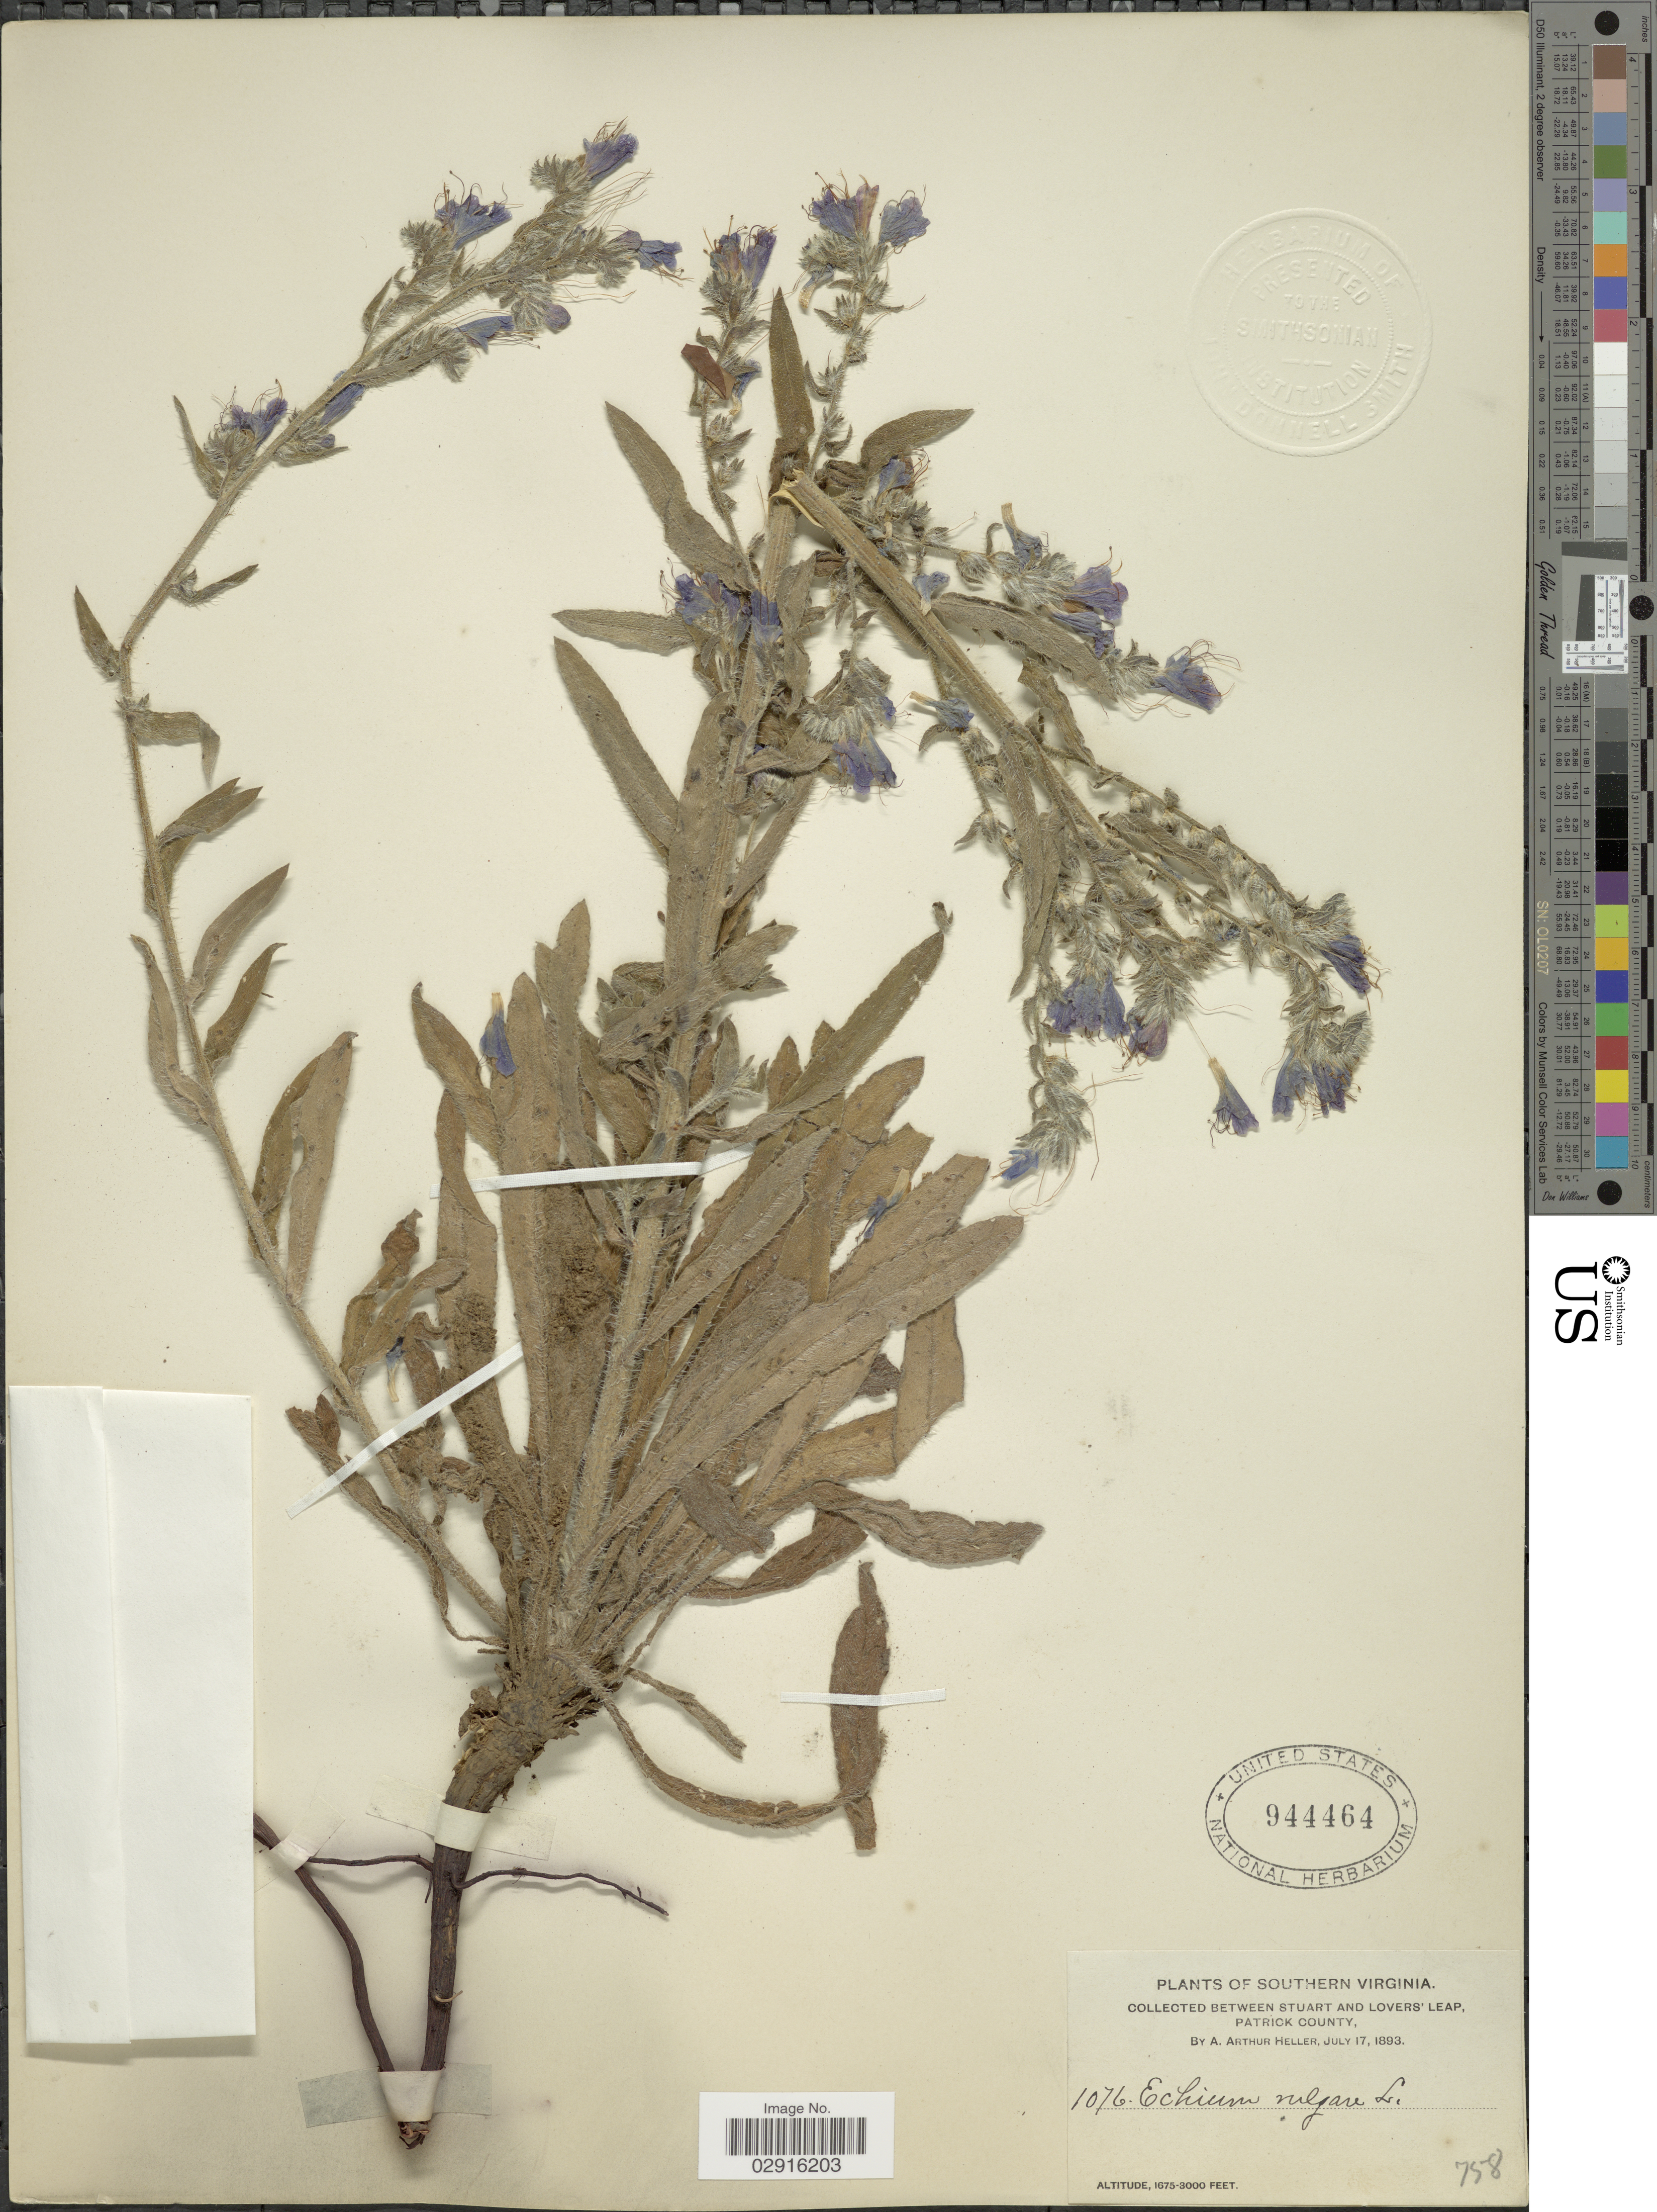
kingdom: Plantae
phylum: Tracheophyta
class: Magnoliopsida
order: Boraginales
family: Boraginaceae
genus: Echium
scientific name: Echium vulgare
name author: L.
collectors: A. A. Heller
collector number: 1076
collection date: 1893-07-17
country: United States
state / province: Virginia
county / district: Patrick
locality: Southern Virginia. Between Stuart and Lovers' Leap, Patrick County.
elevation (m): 511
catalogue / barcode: US 944464